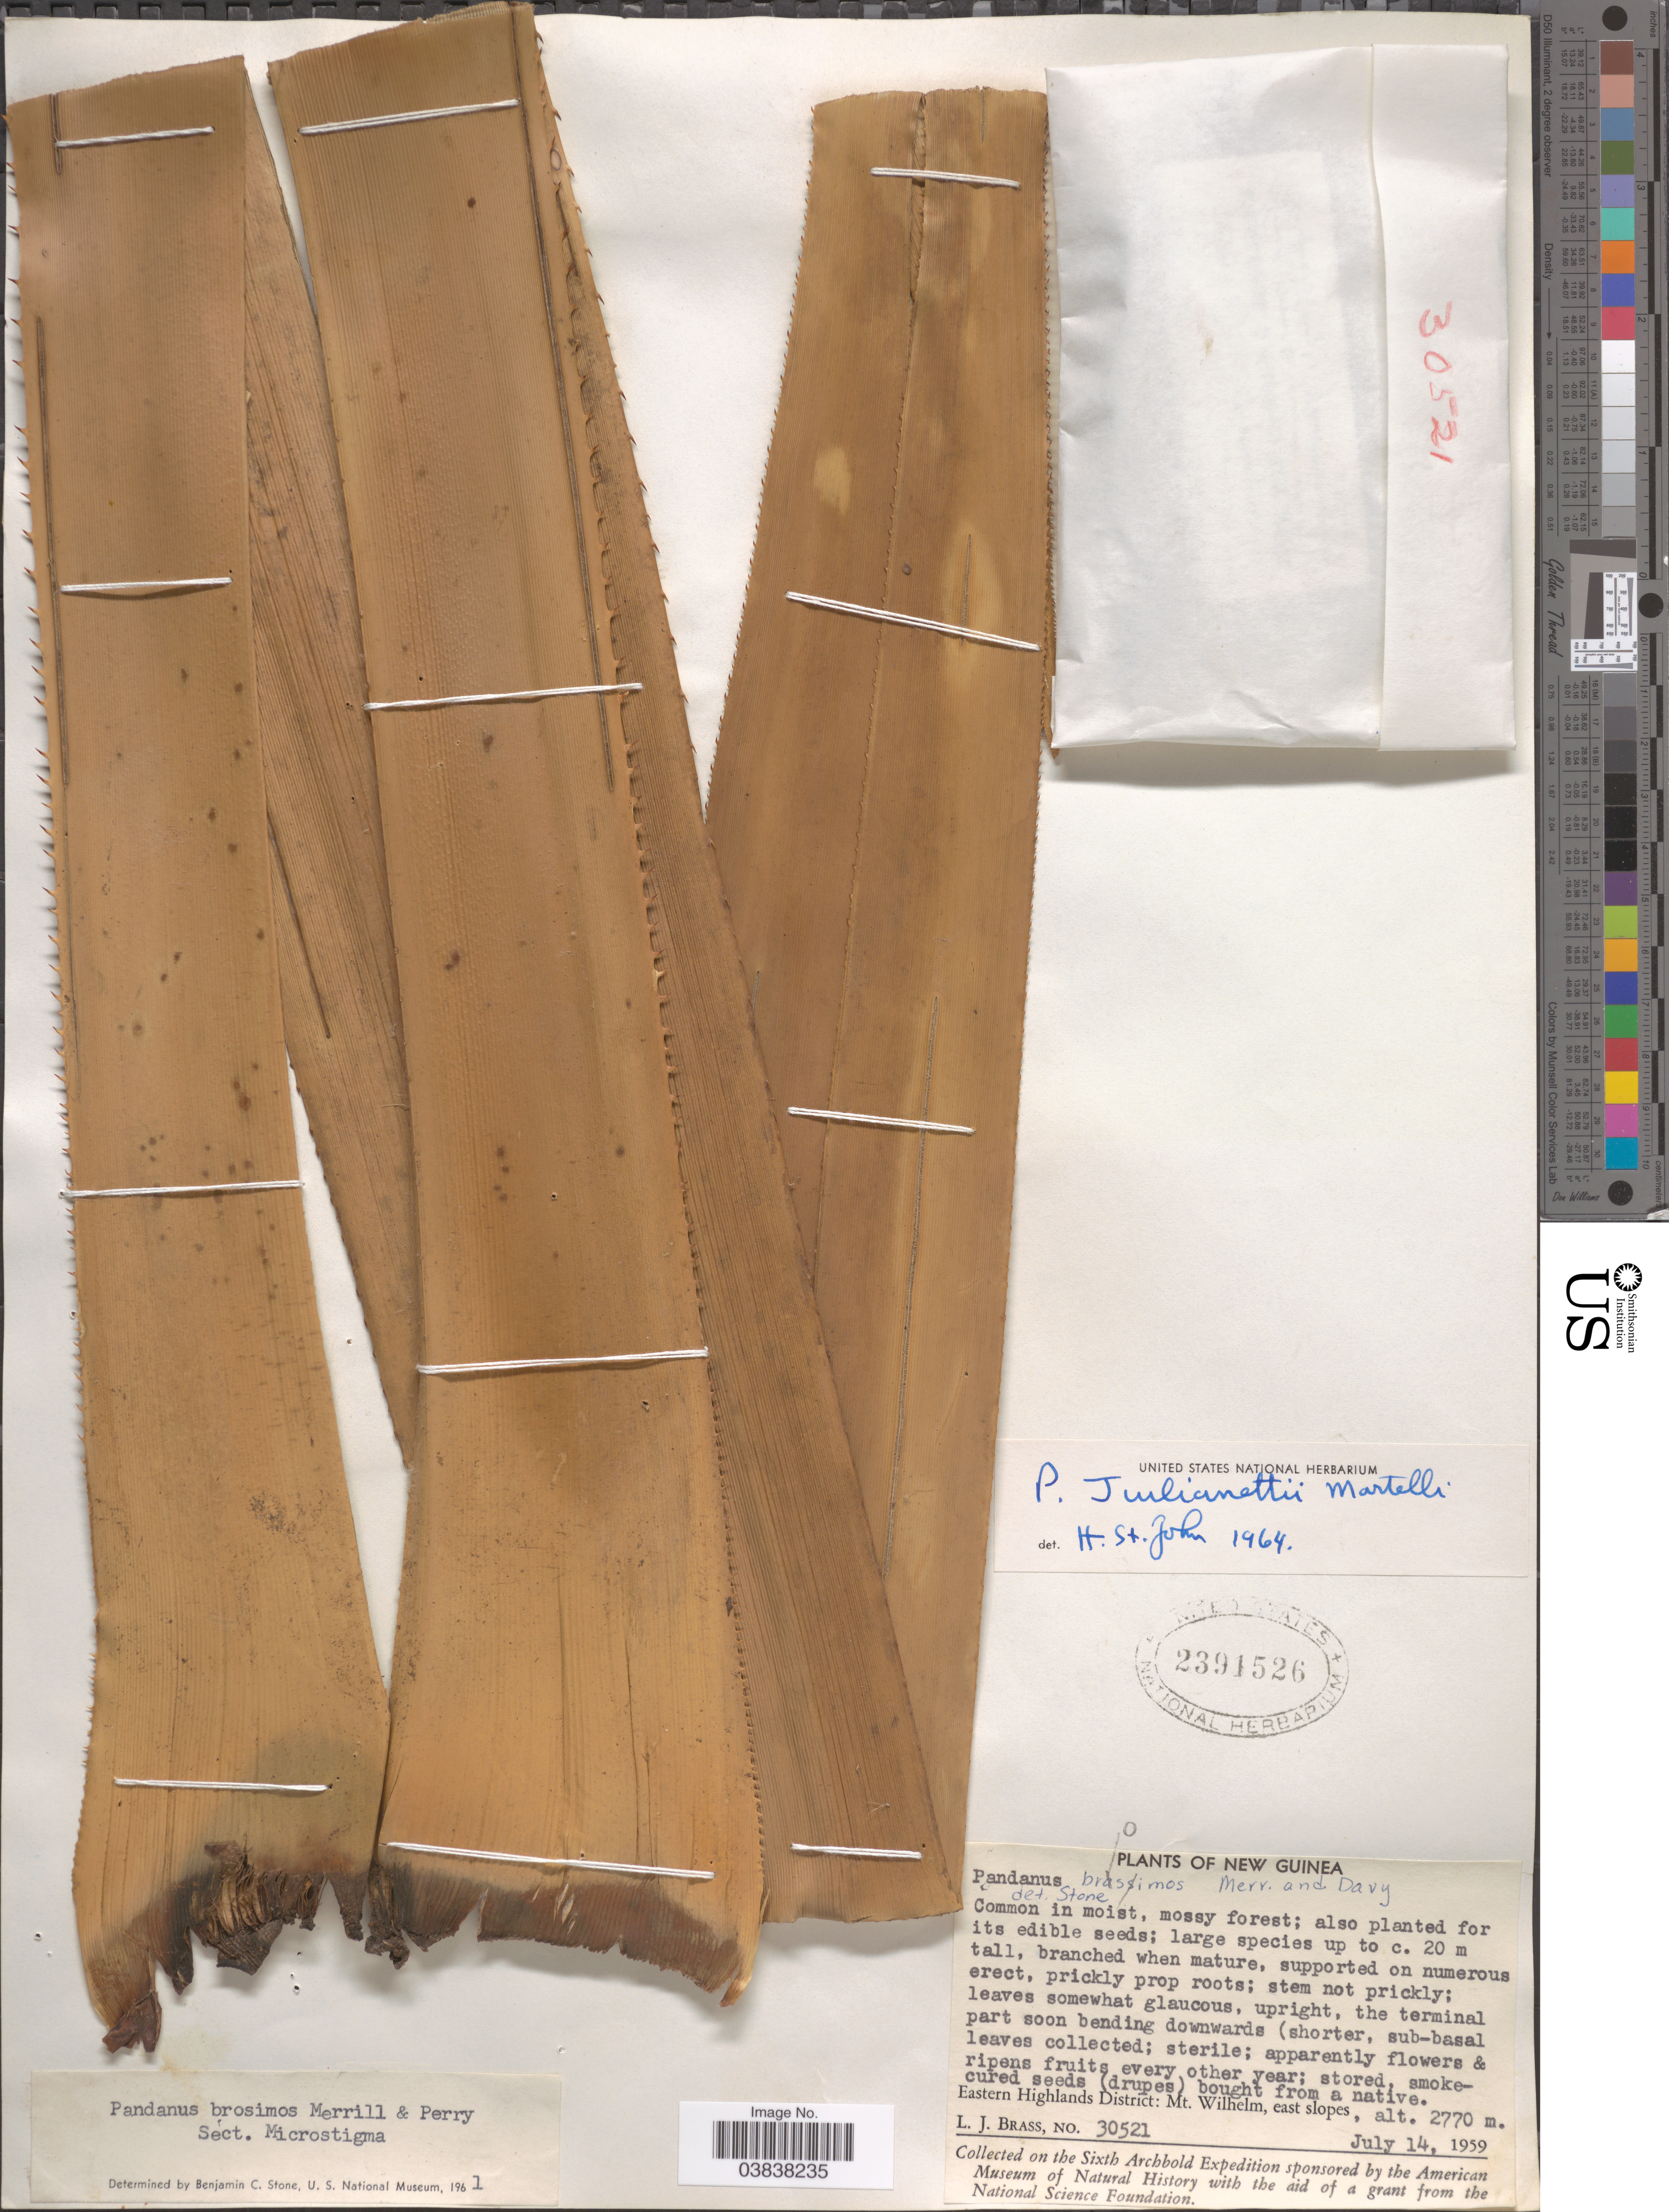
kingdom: Plantae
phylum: Tracheophyta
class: Liliopsida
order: Pandanales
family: Pandanaceae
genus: Pandanus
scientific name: Pandanus julianettii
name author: Martelli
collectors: L. J. Brass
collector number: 30521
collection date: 1959-07-14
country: Papua New Guinea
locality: New Guinea. Eastern Highlands District: Mt. Wilhelm, east slopes.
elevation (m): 2770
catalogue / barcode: US 2391526